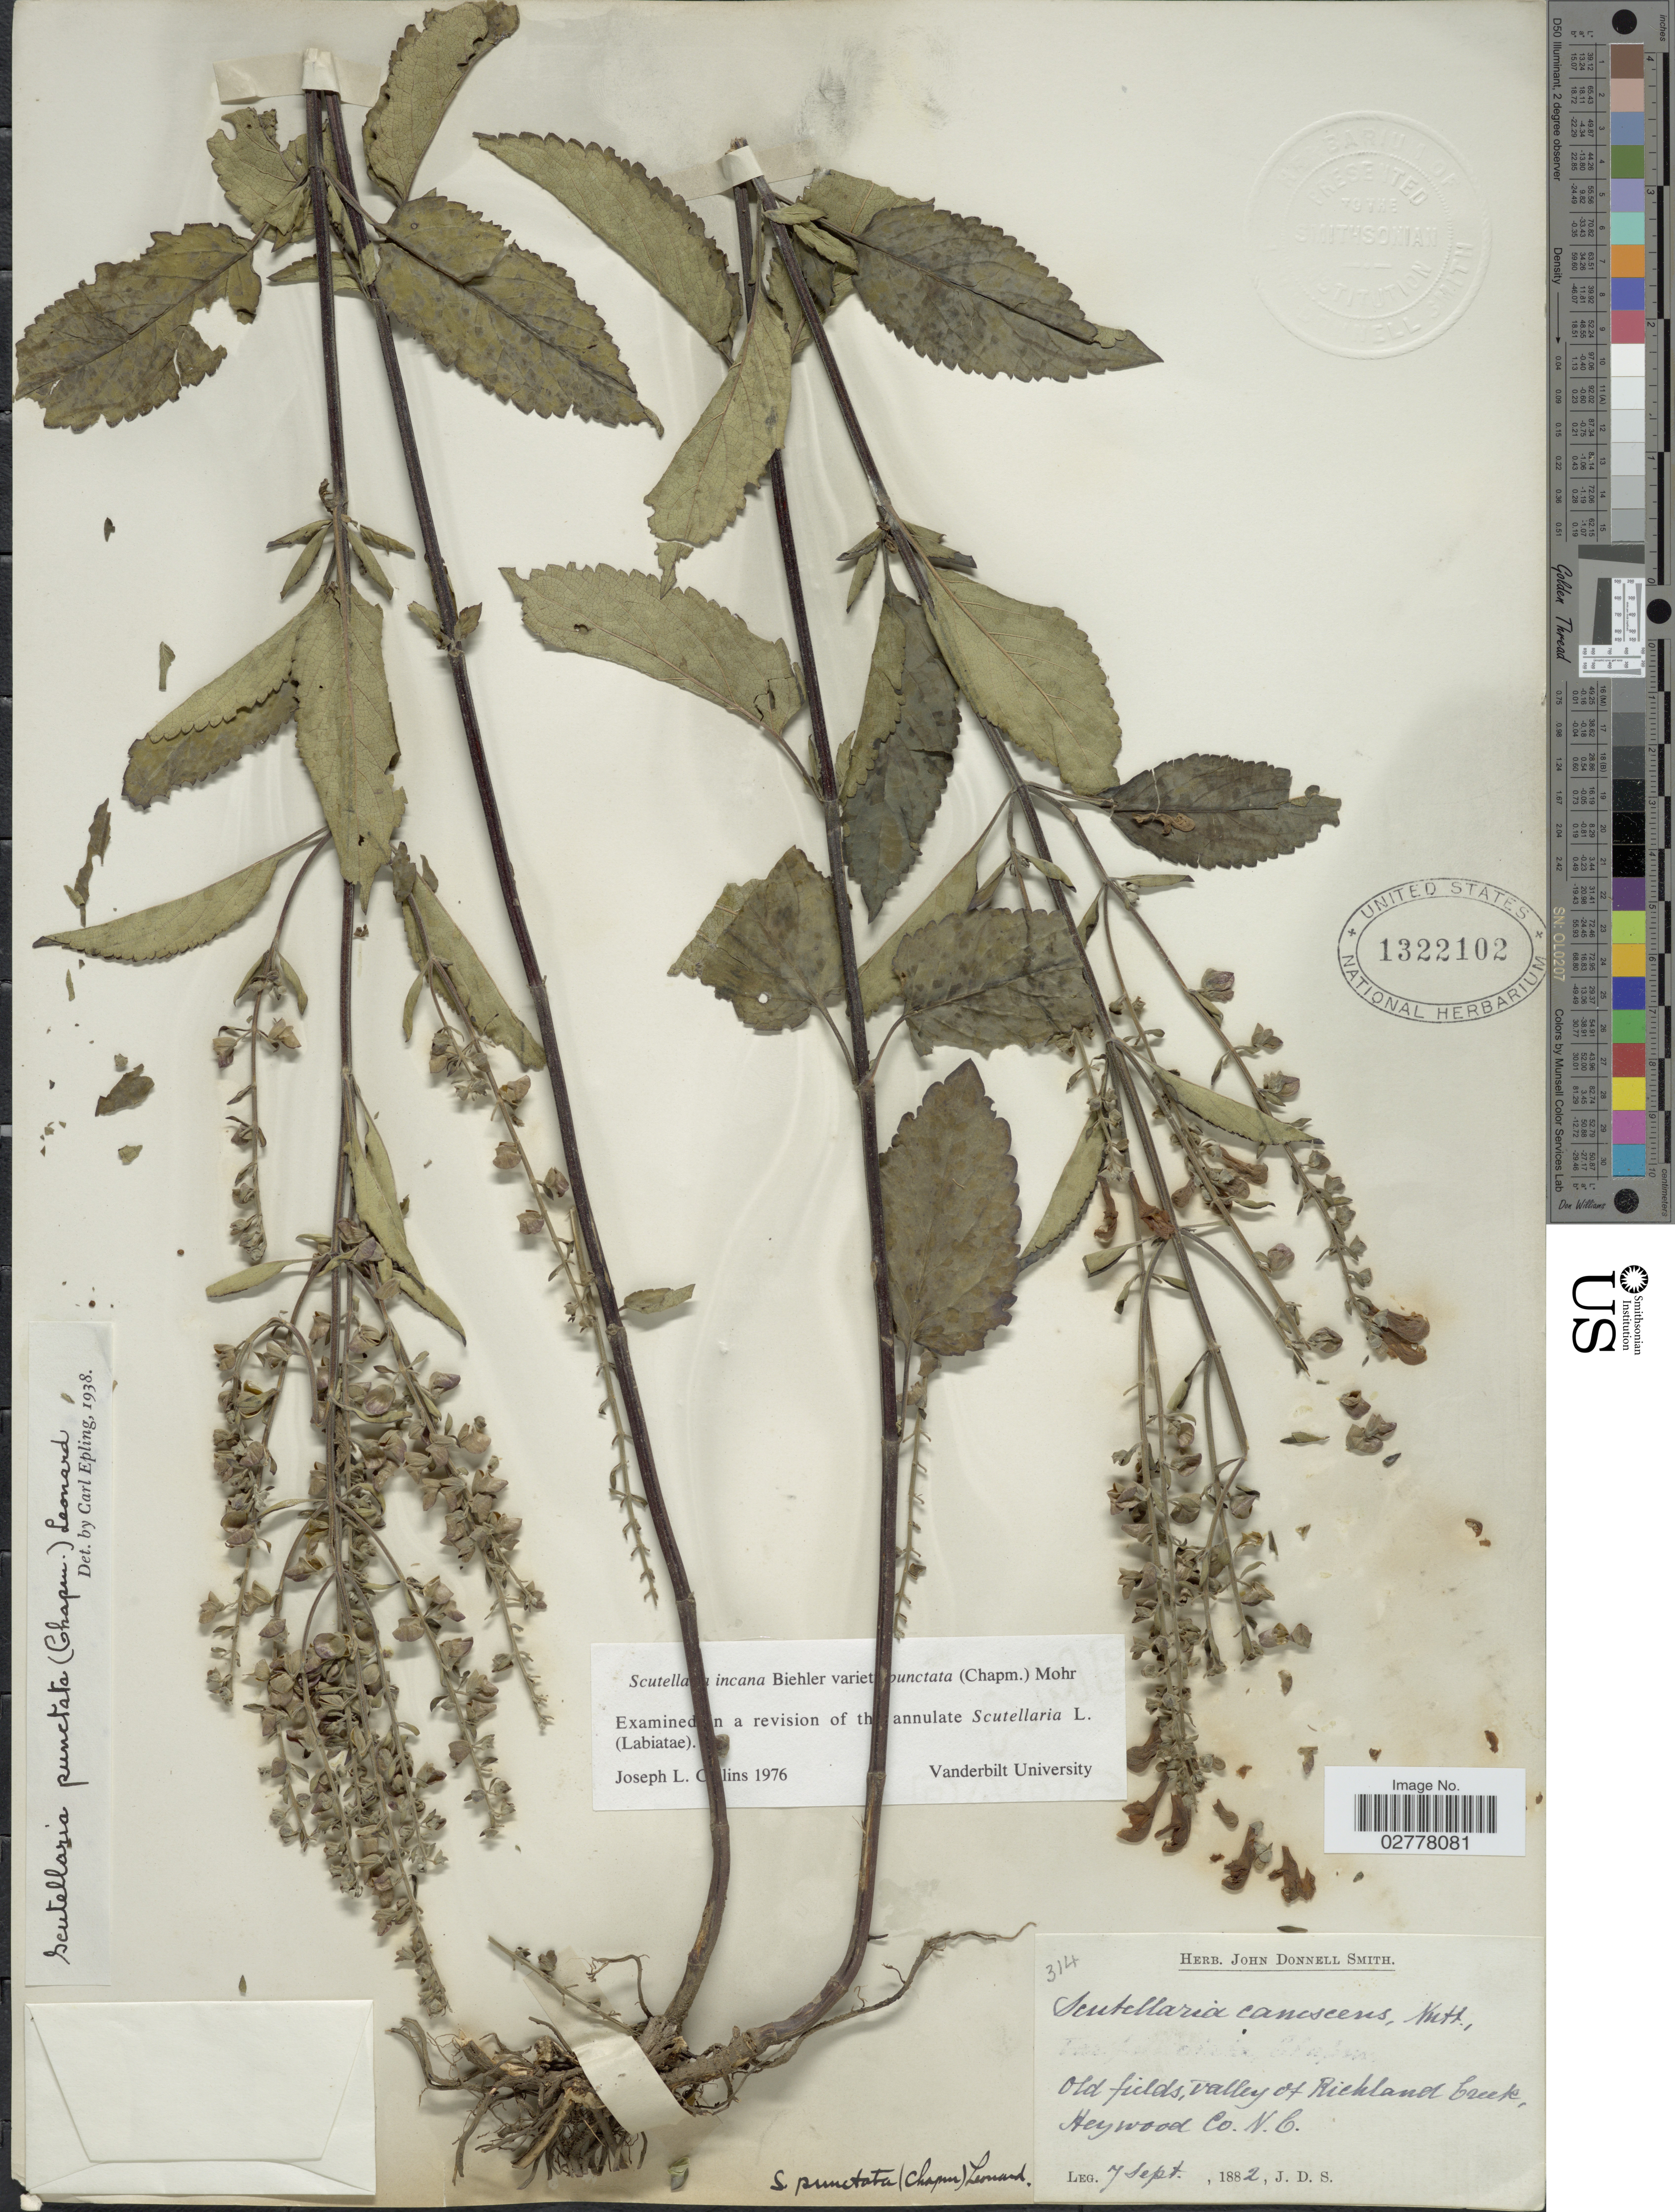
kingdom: Plantae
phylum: Tracheophyta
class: Magnoliopsida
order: Lamiales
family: Lamiaceae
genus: Scutellaria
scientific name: Scutellaria incana var. punctata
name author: (Chapm.) C. Mohr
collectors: J. Donnell Smith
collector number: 314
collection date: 1882-09-07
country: United States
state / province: North Carolina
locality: Old fields, valley of Richland Creek, Heywood Co.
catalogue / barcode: US 1322102